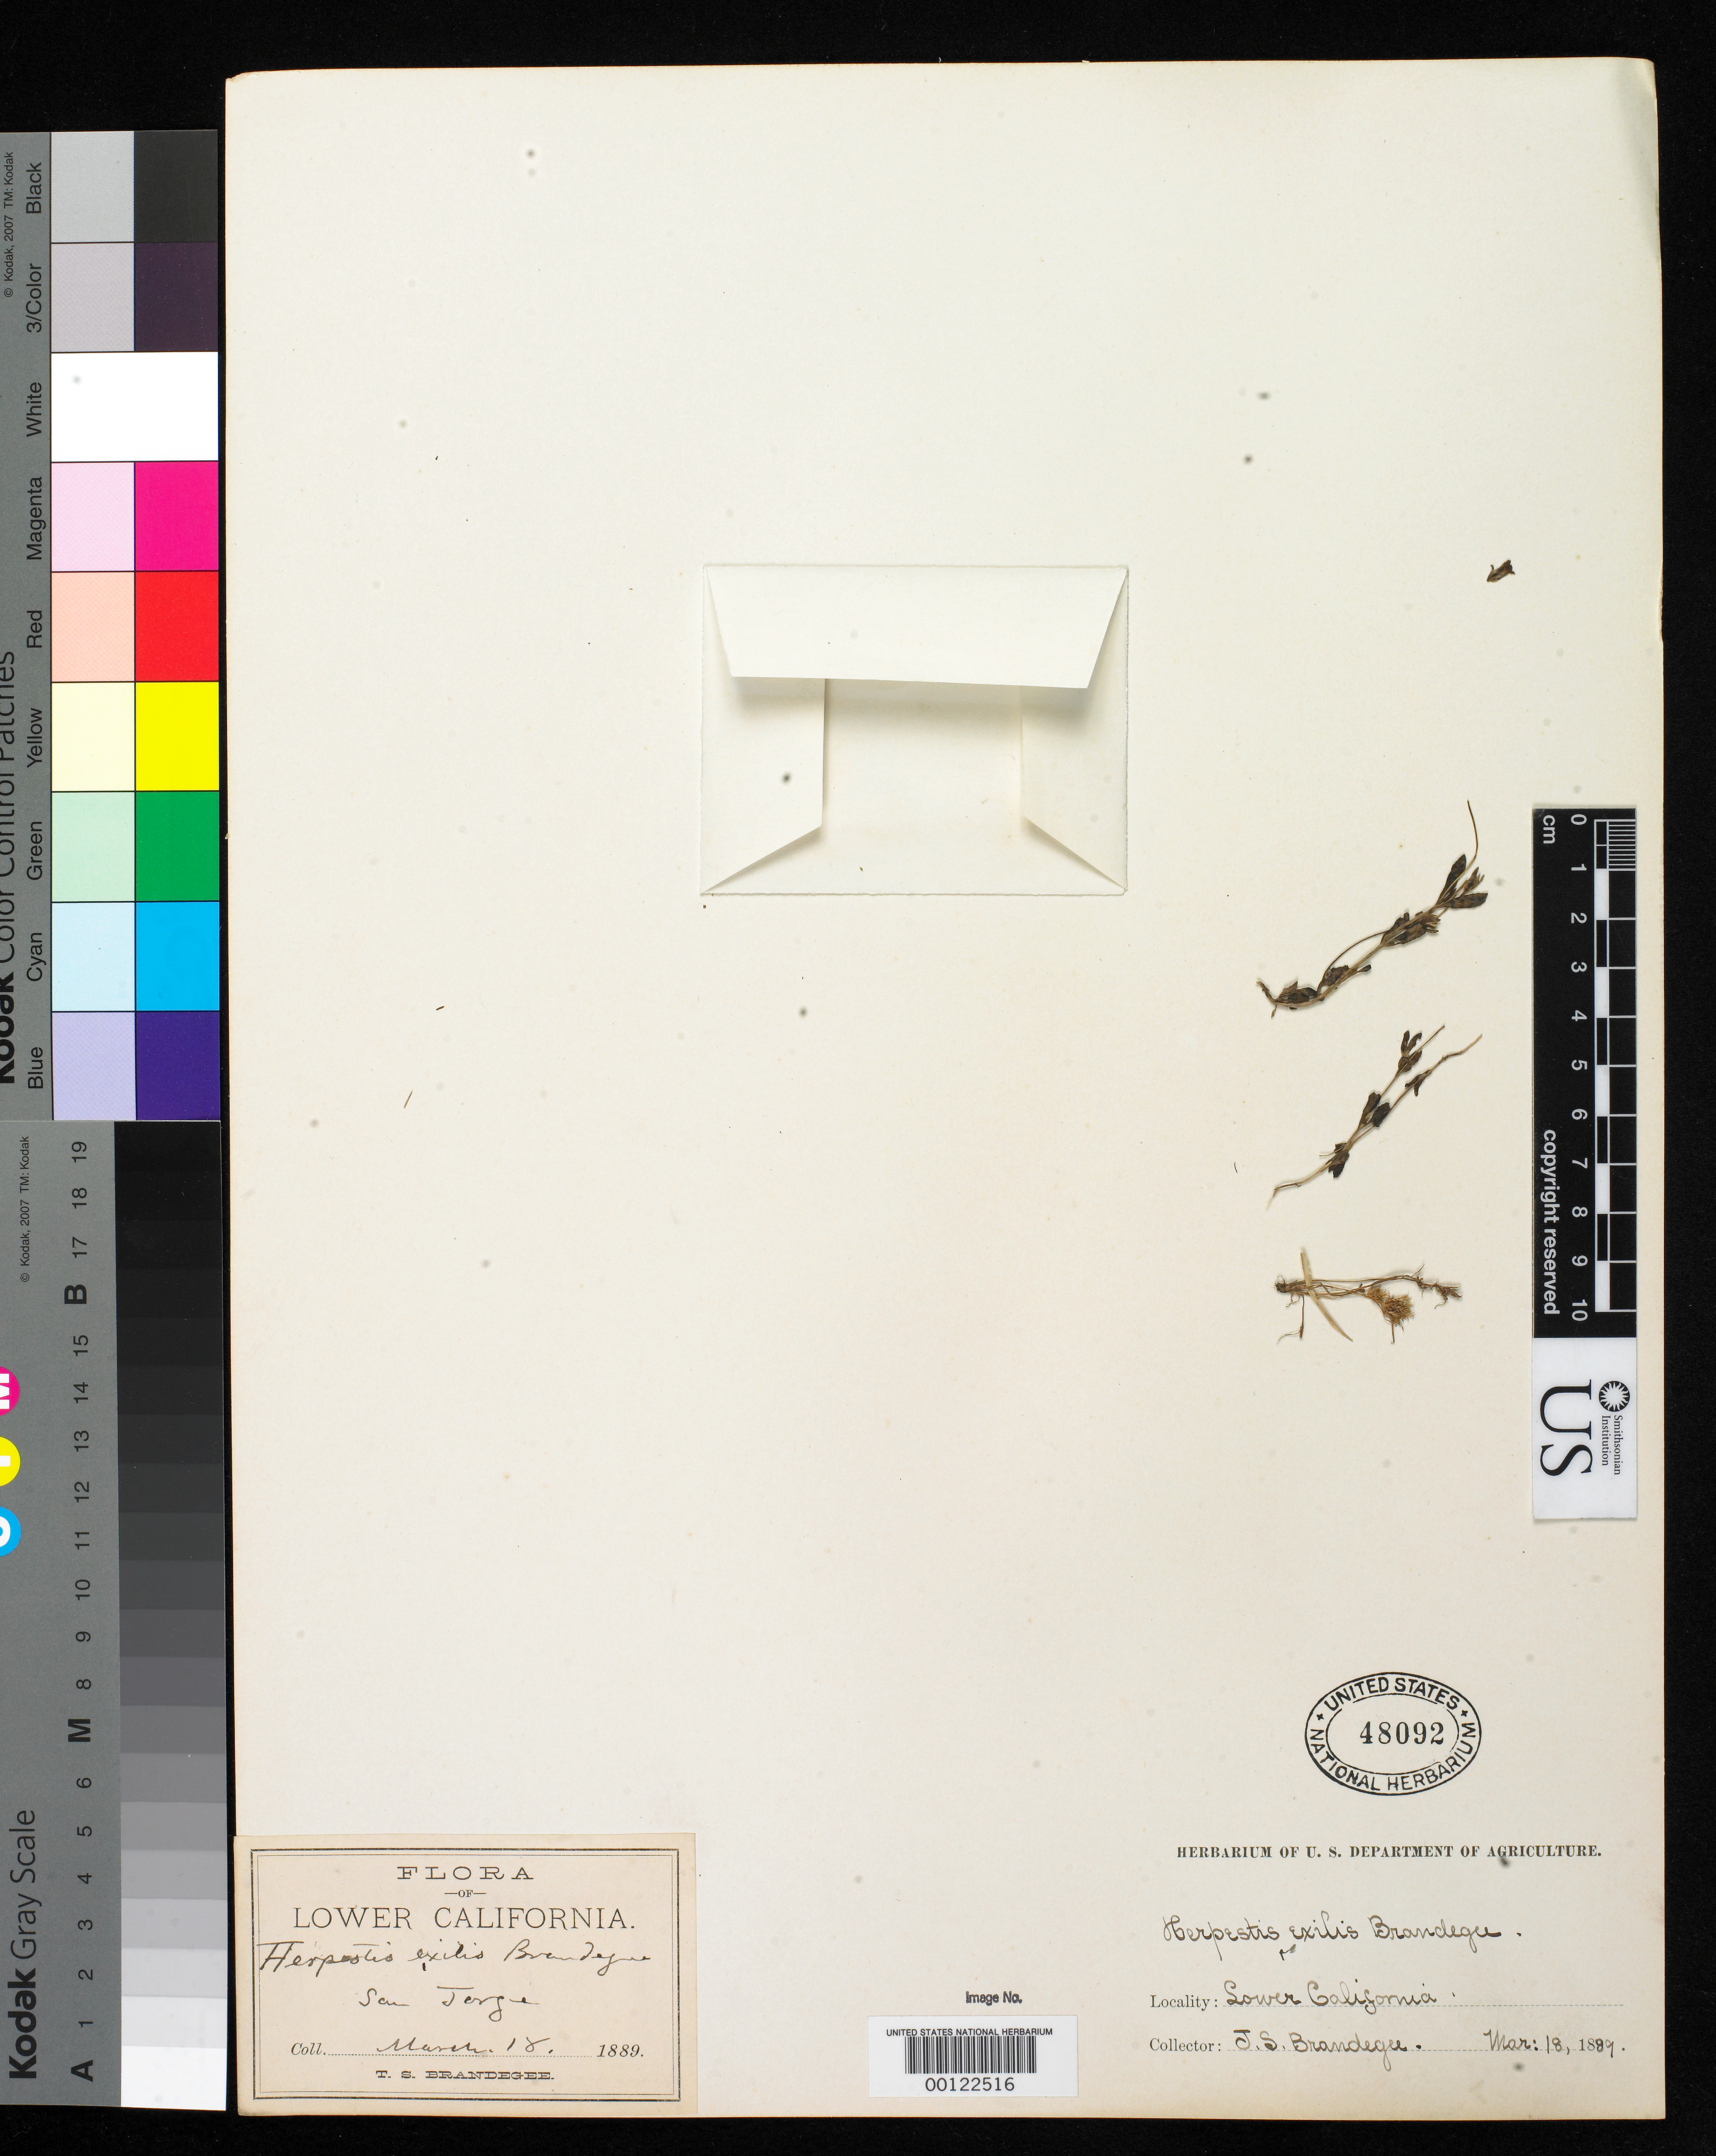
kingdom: Plantae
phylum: Tracheophyta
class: Magnoliopsida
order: Lamiales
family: Plantaginaceae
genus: Herpestis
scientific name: Herpestis exilis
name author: Brandegee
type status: Isotype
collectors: T. S. Brandegee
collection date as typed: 18 Mar 1889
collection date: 1889-03-18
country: Mexico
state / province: Baja California Norte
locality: San Jorge.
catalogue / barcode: US 48092